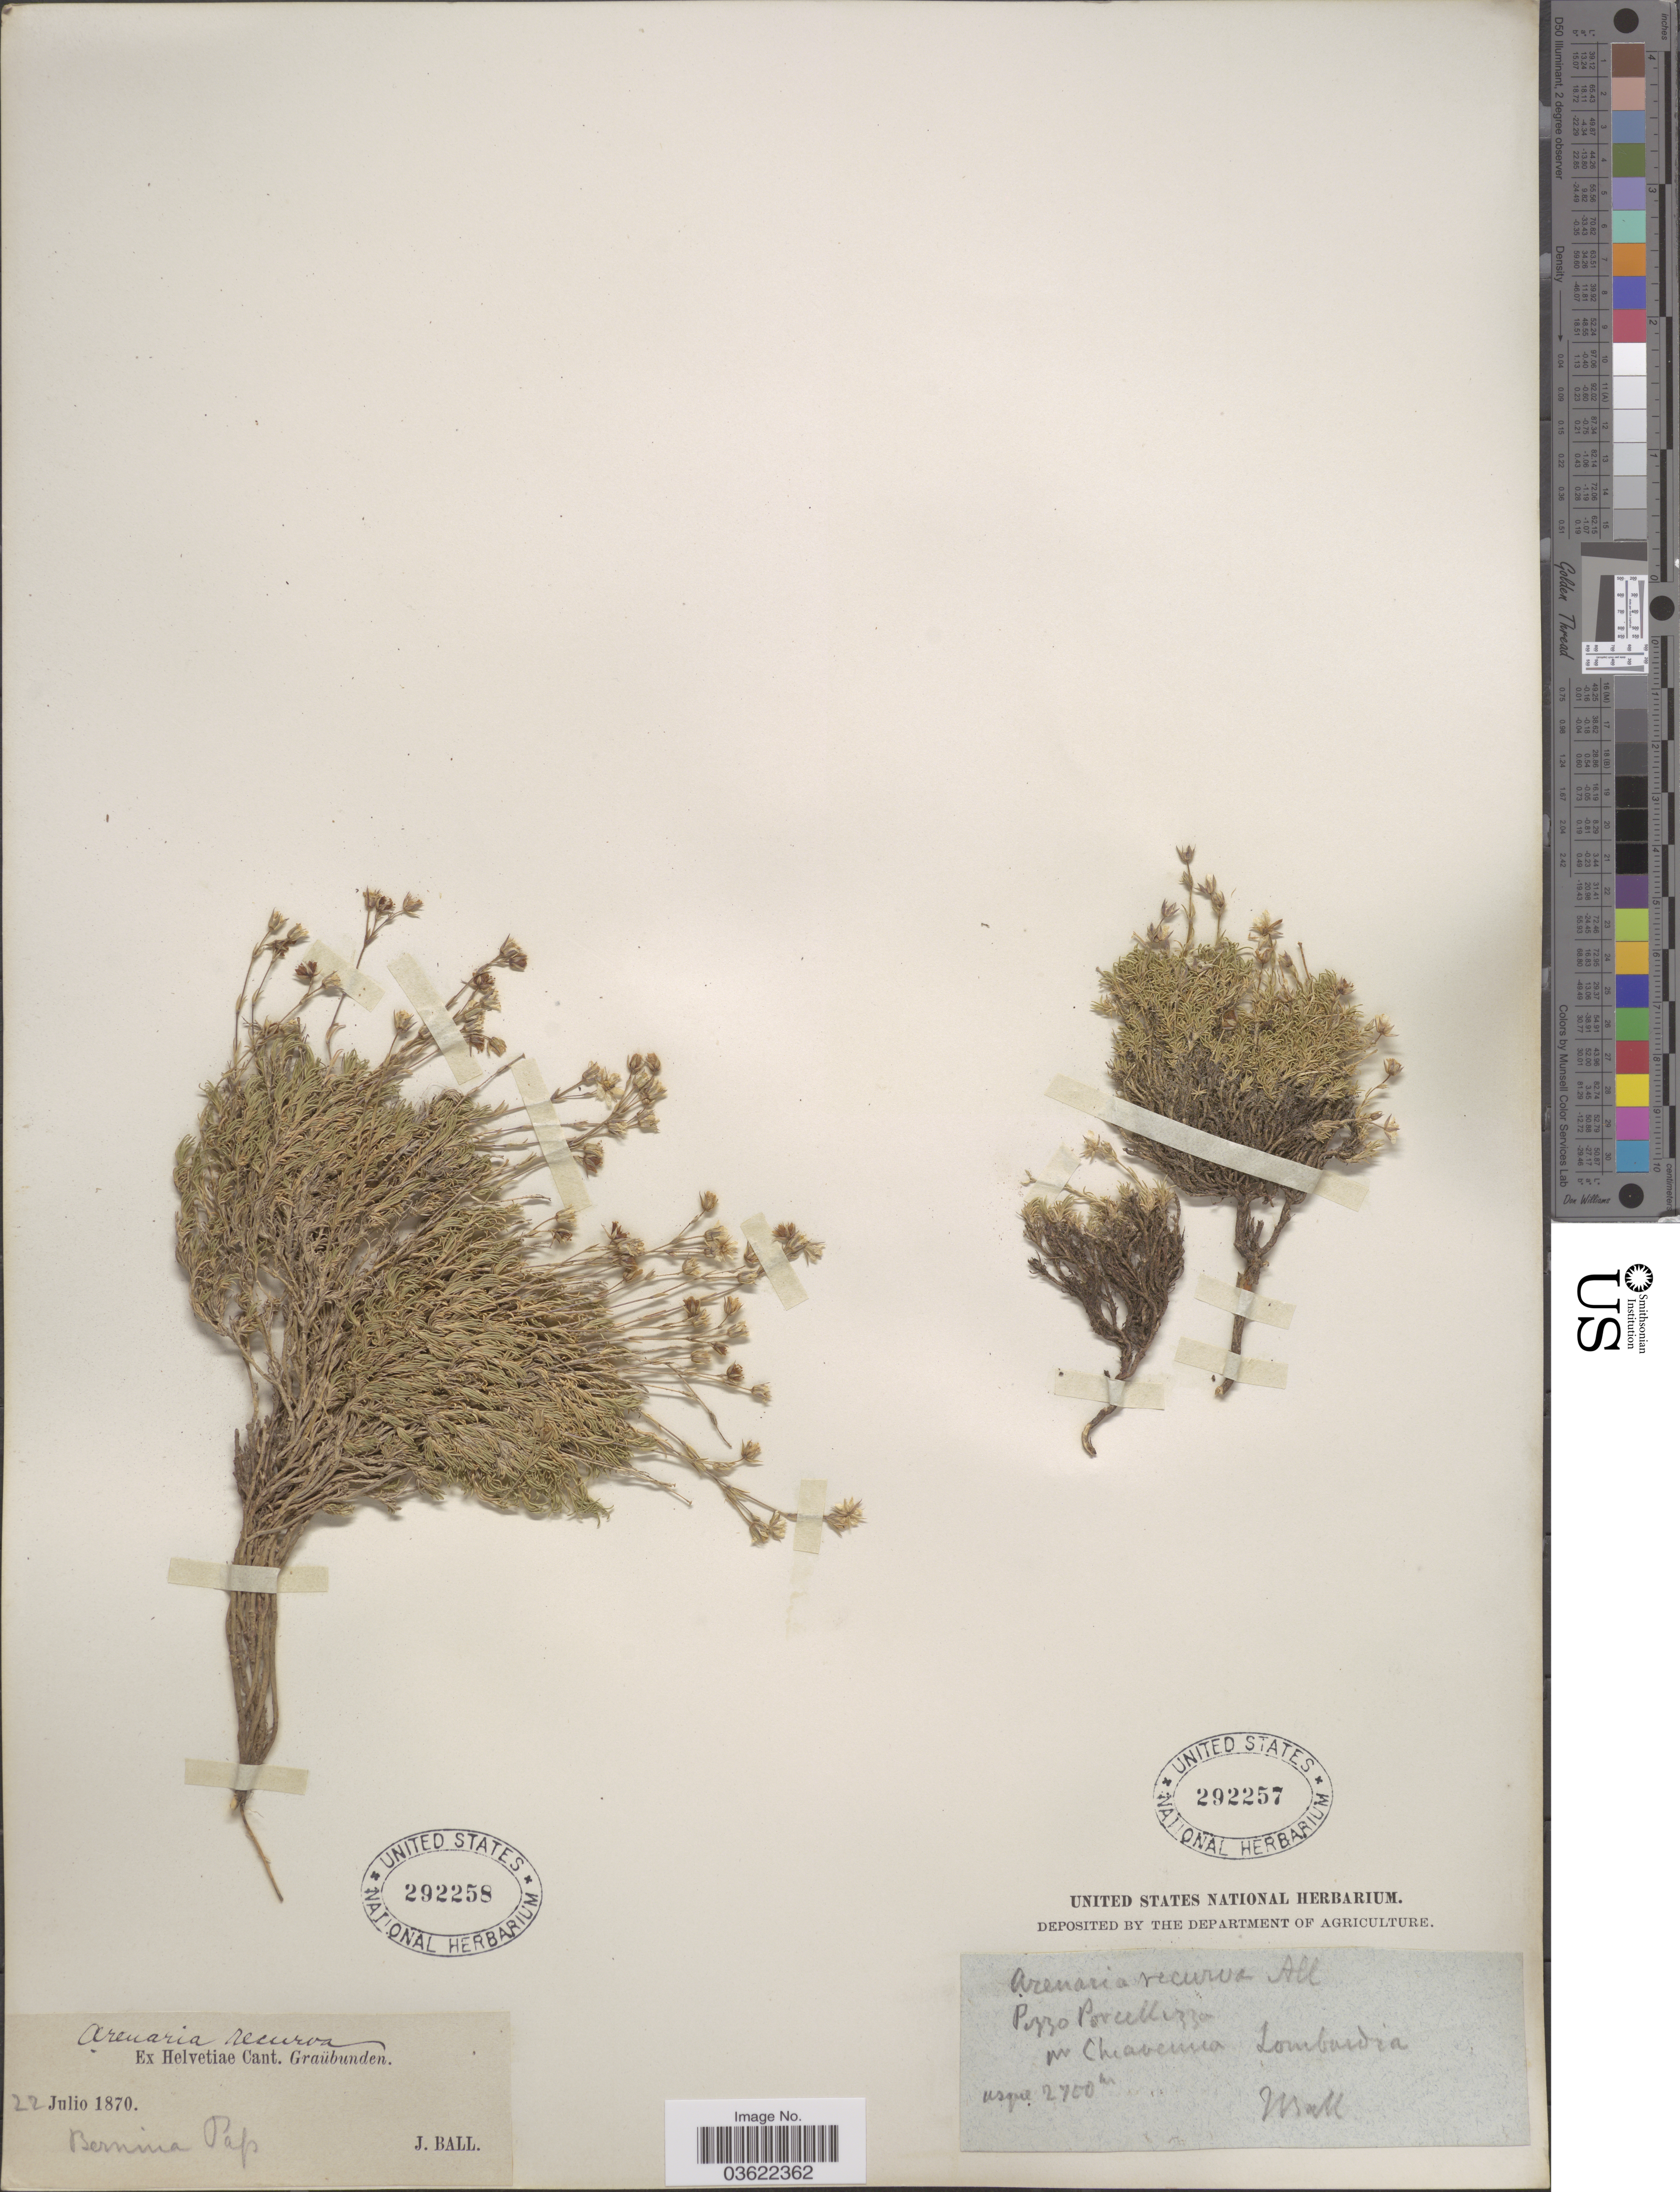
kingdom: Plantae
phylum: Tracheophyta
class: Magnoliopsida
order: Caryophyllales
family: Caryophyllaceae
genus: Arenaria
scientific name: Arenaria recurva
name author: All.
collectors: J. Ball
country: Italy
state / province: Lombardy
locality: Pizzo Porcellizzo pr Chiavenna Lombardia.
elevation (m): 2700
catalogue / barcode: US 292257